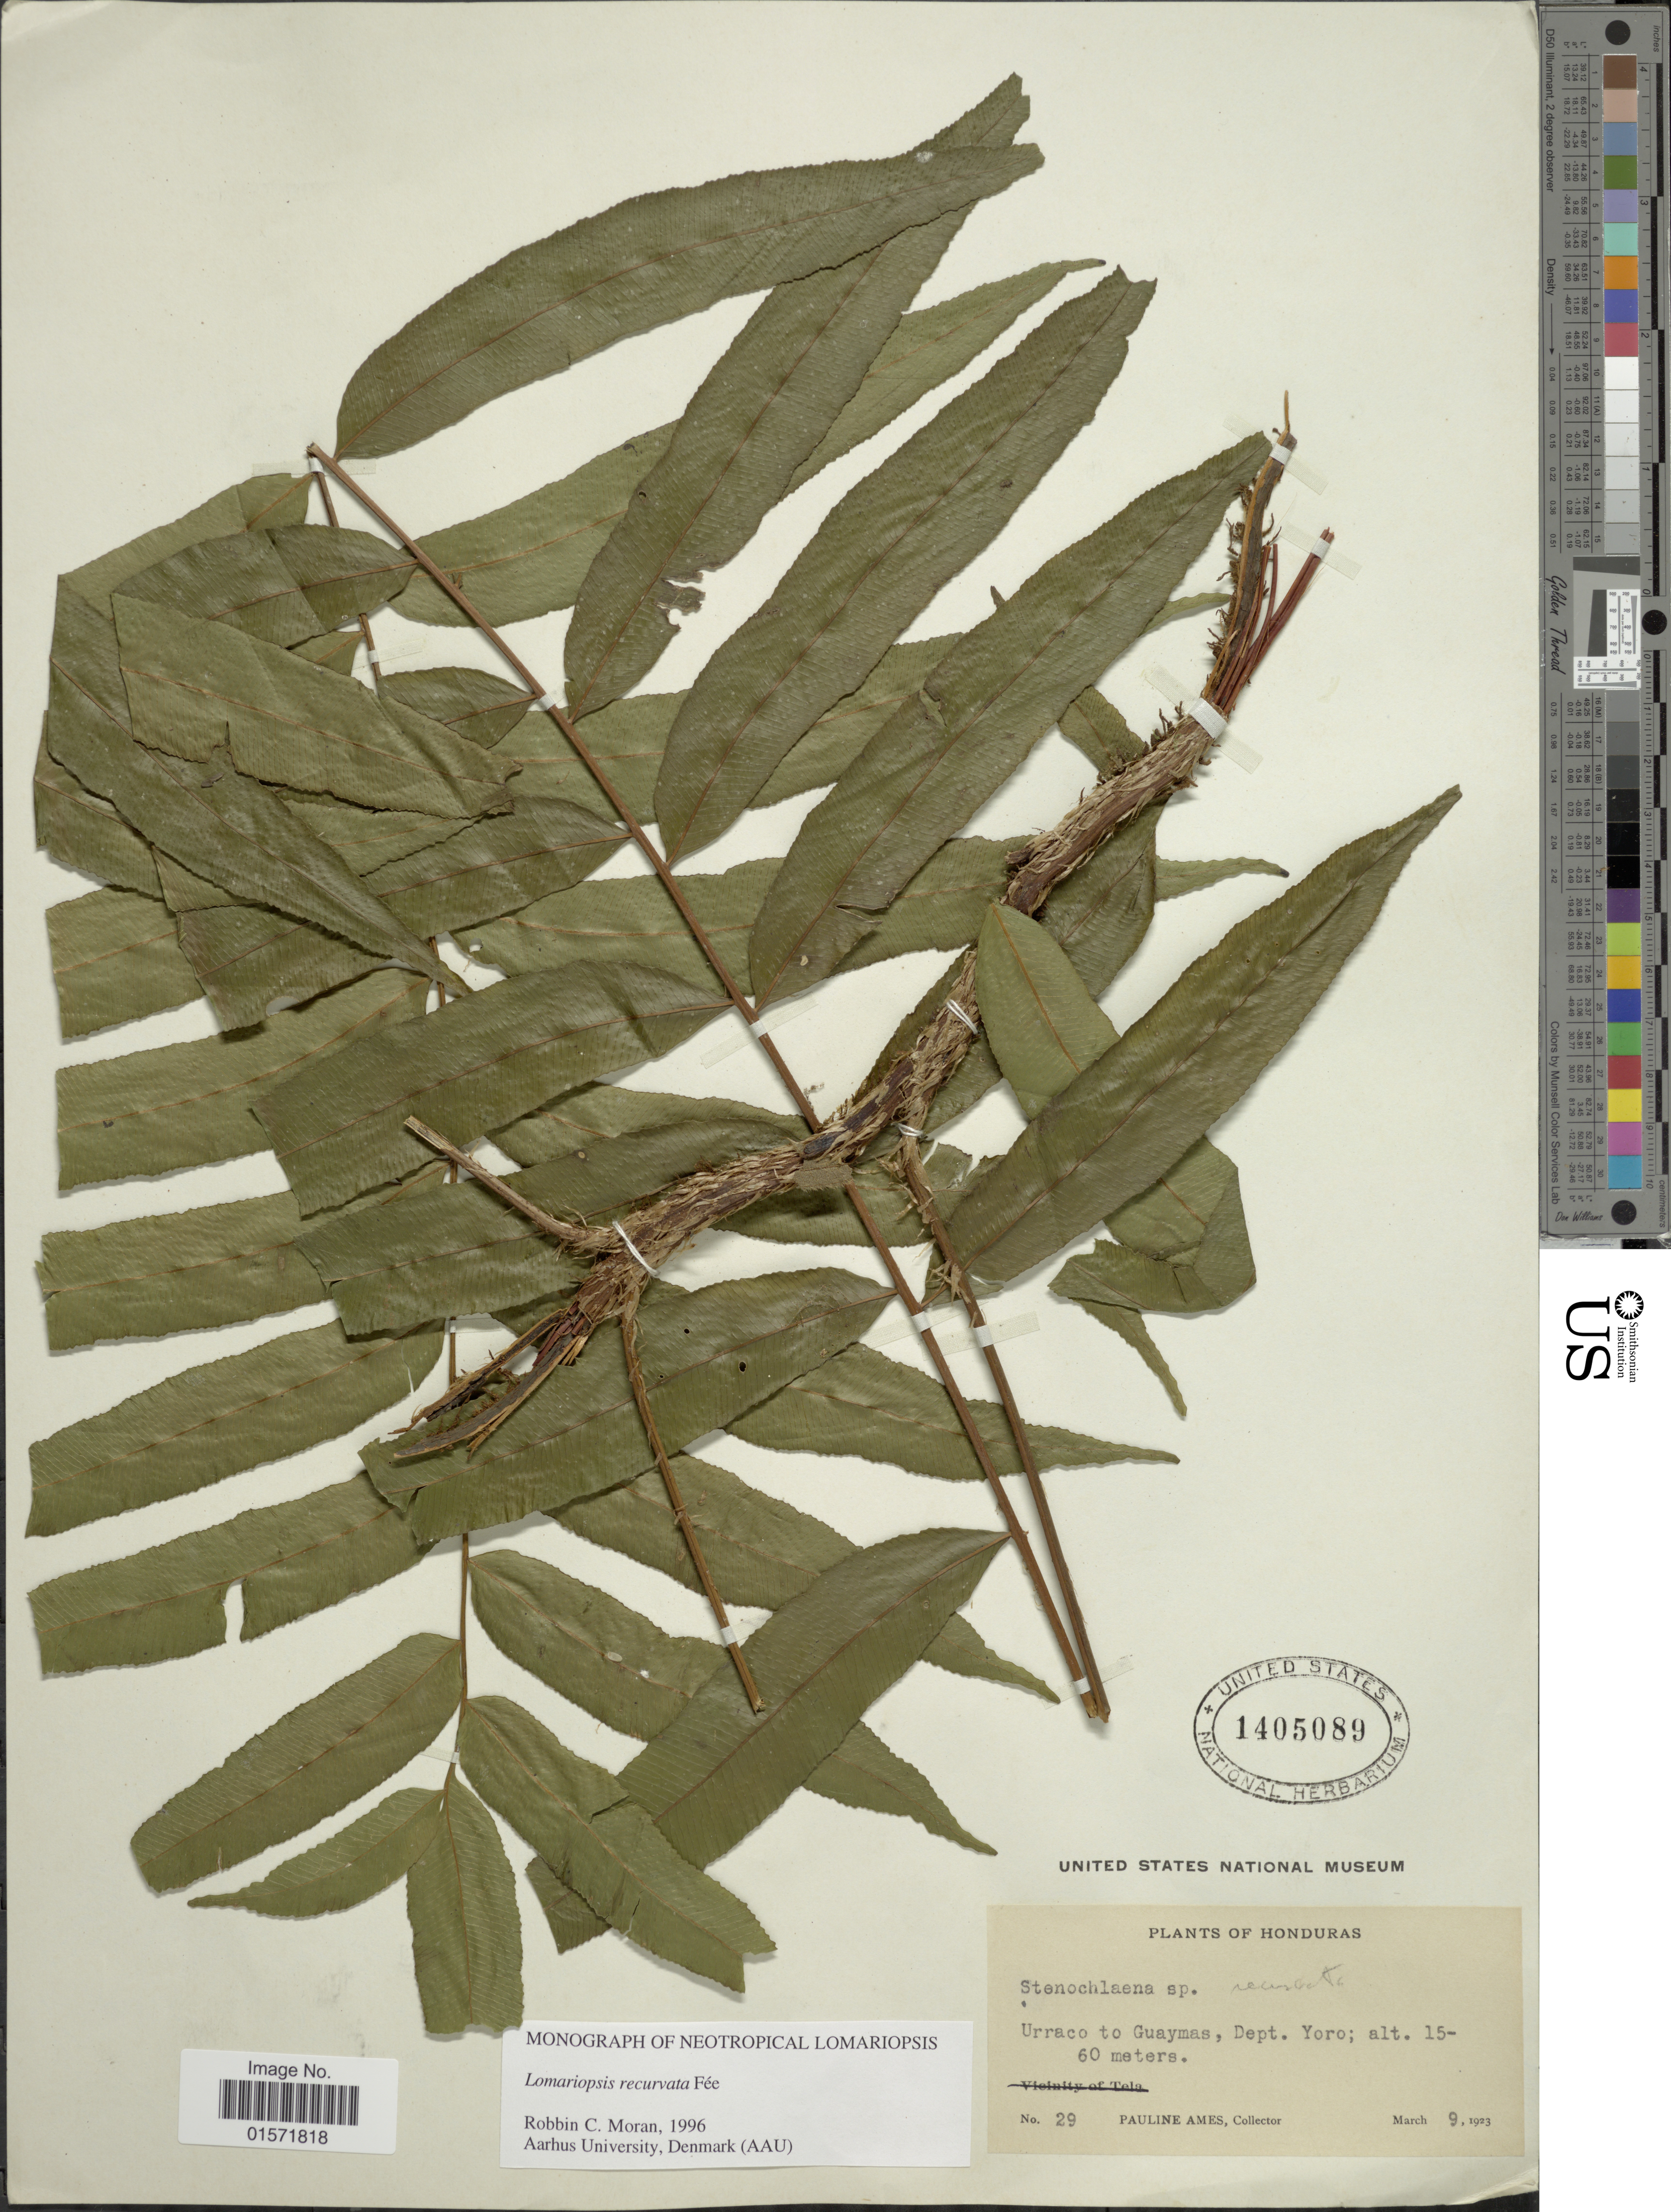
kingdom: Plantae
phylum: Tracheophyta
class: Polypodiopsida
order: Polypodiales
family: Lomariopsidaceae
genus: Lomariopsis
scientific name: Lomariopsis recurvata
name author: Fée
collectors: P. Ames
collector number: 29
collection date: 1923-03-09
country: Honduras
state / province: Yoro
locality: Urraco to Guaymas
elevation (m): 15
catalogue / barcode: US 1405089